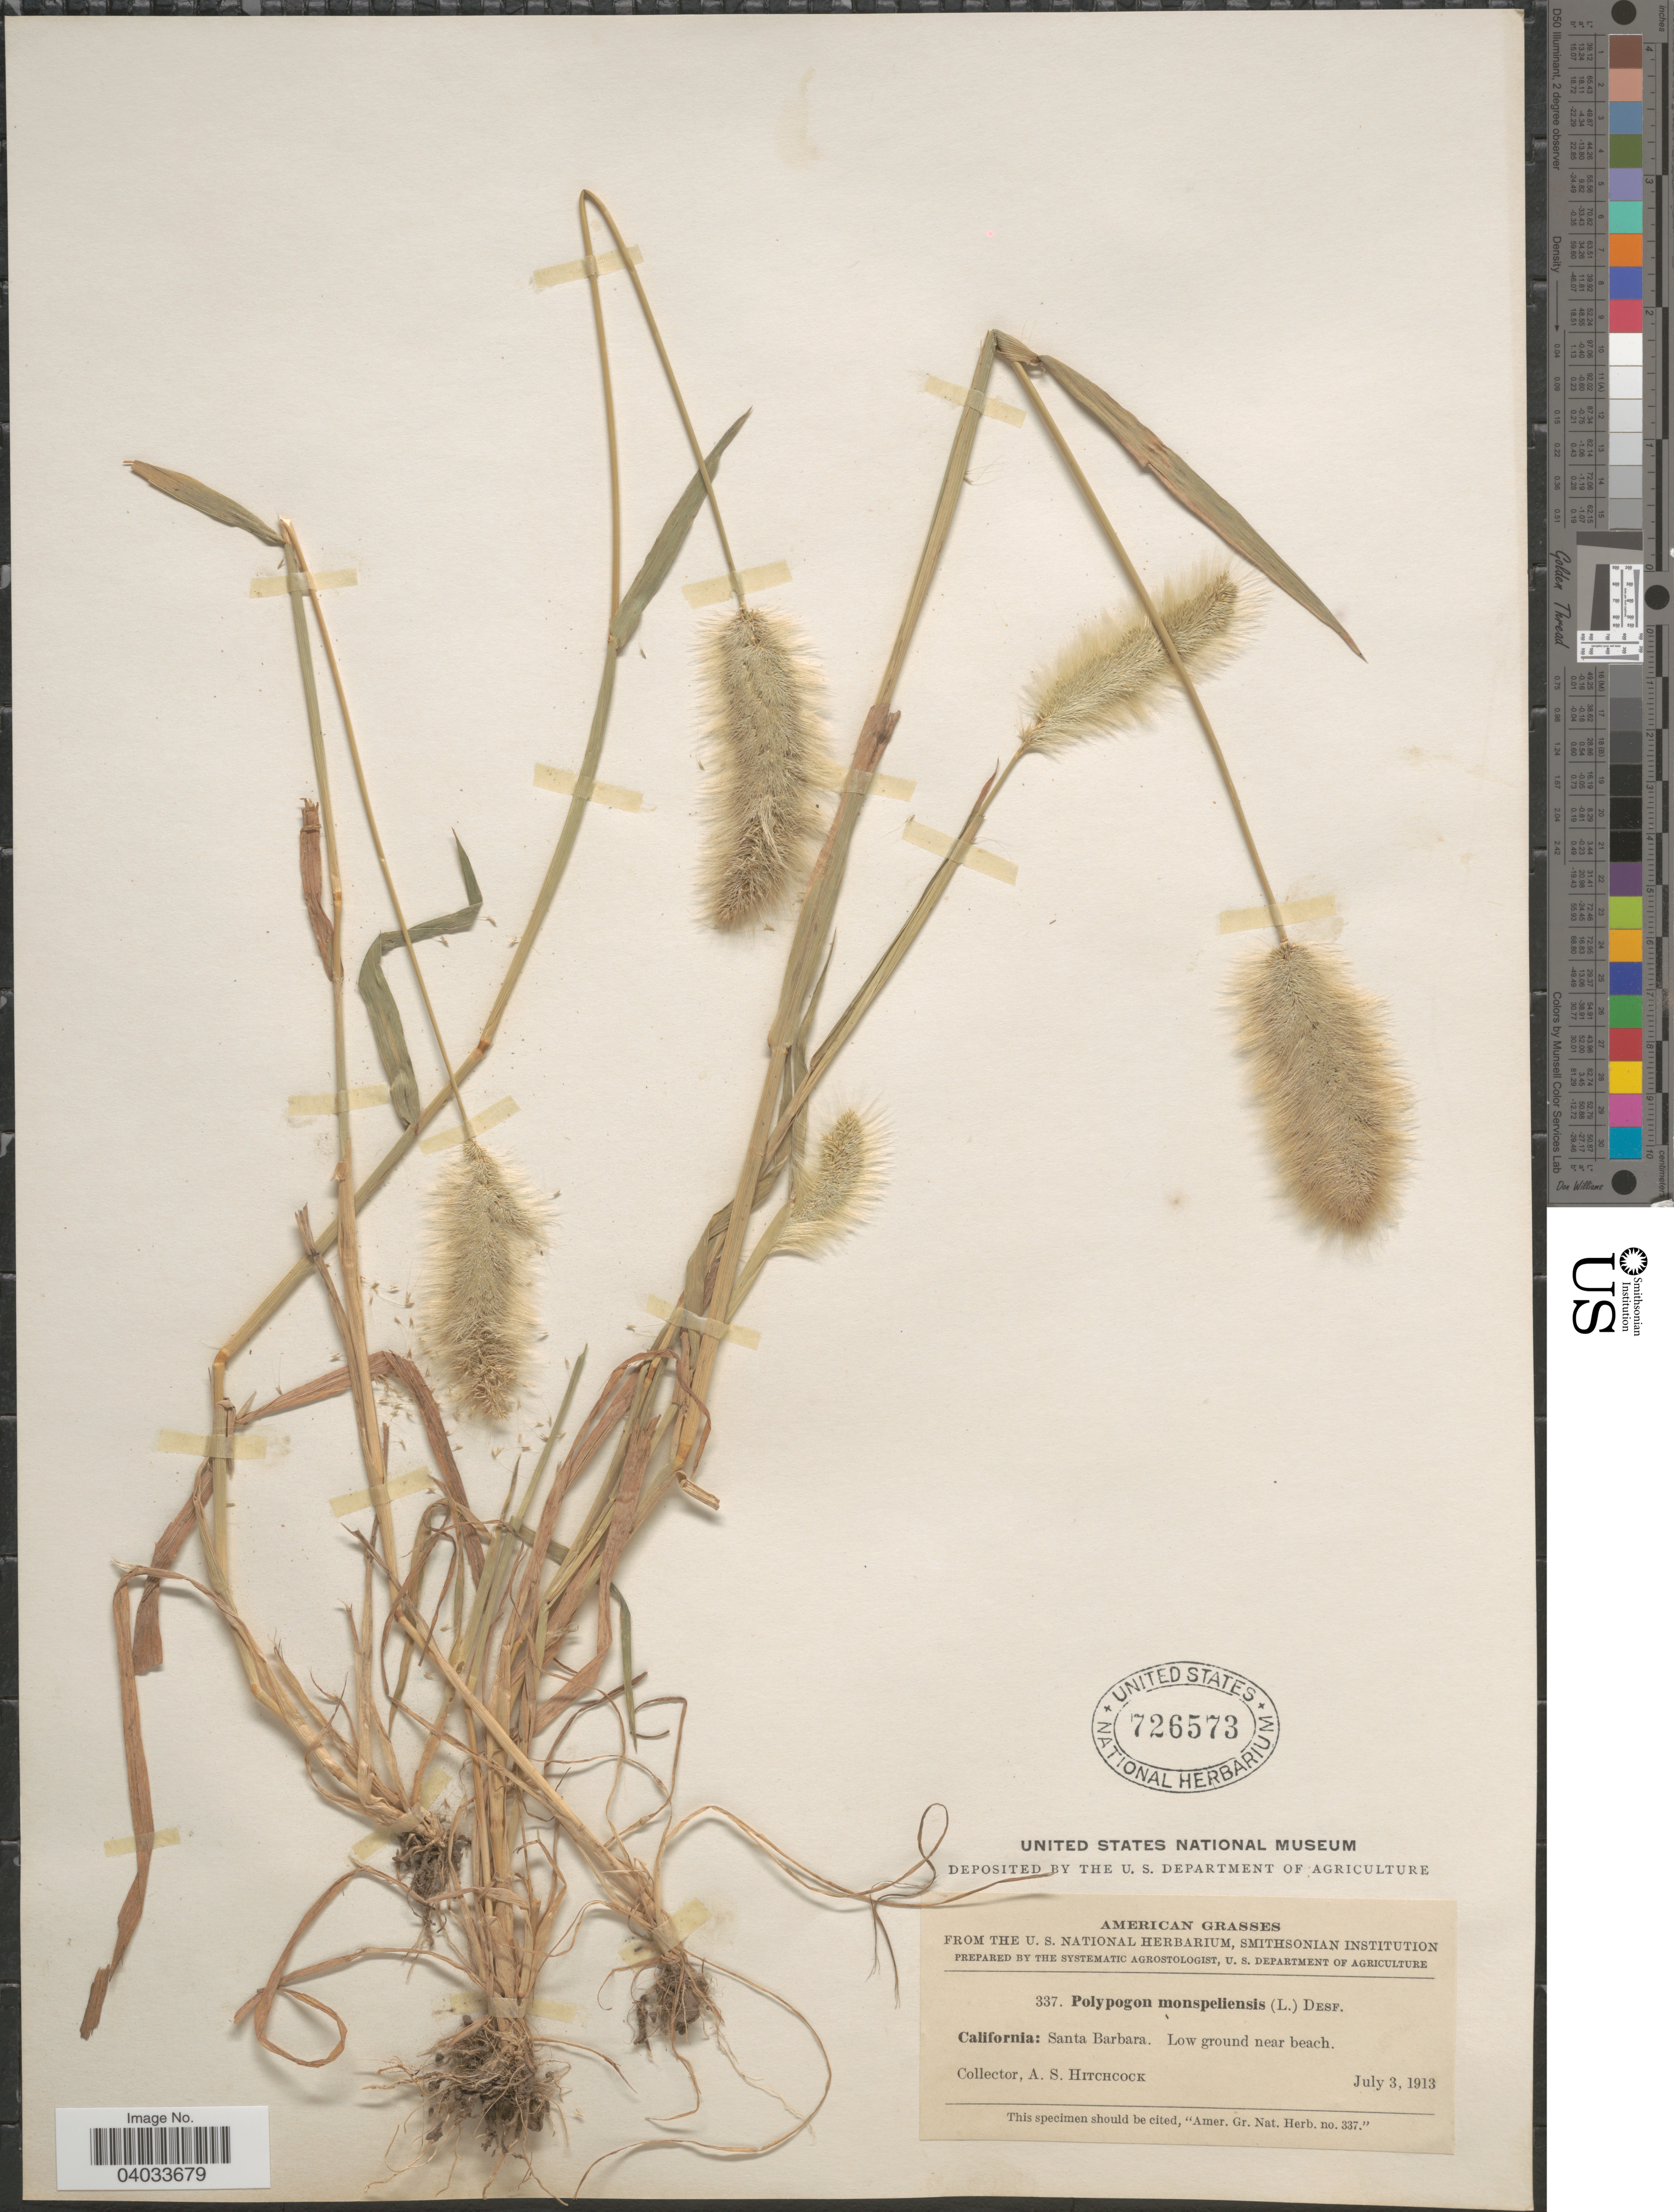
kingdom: Plantae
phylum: Tracheophyta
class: Liliopsida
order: Poales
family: Poaceae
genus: Polypogon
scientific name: Polypogon monspeliensis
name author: (L.) Desf.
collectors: A. S. Hitchcock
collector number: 337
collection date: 1913-07-03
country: United States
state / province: California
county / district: Santa Barbara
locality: Santa Barbara. Low ground near beach.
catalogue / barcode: US 726573